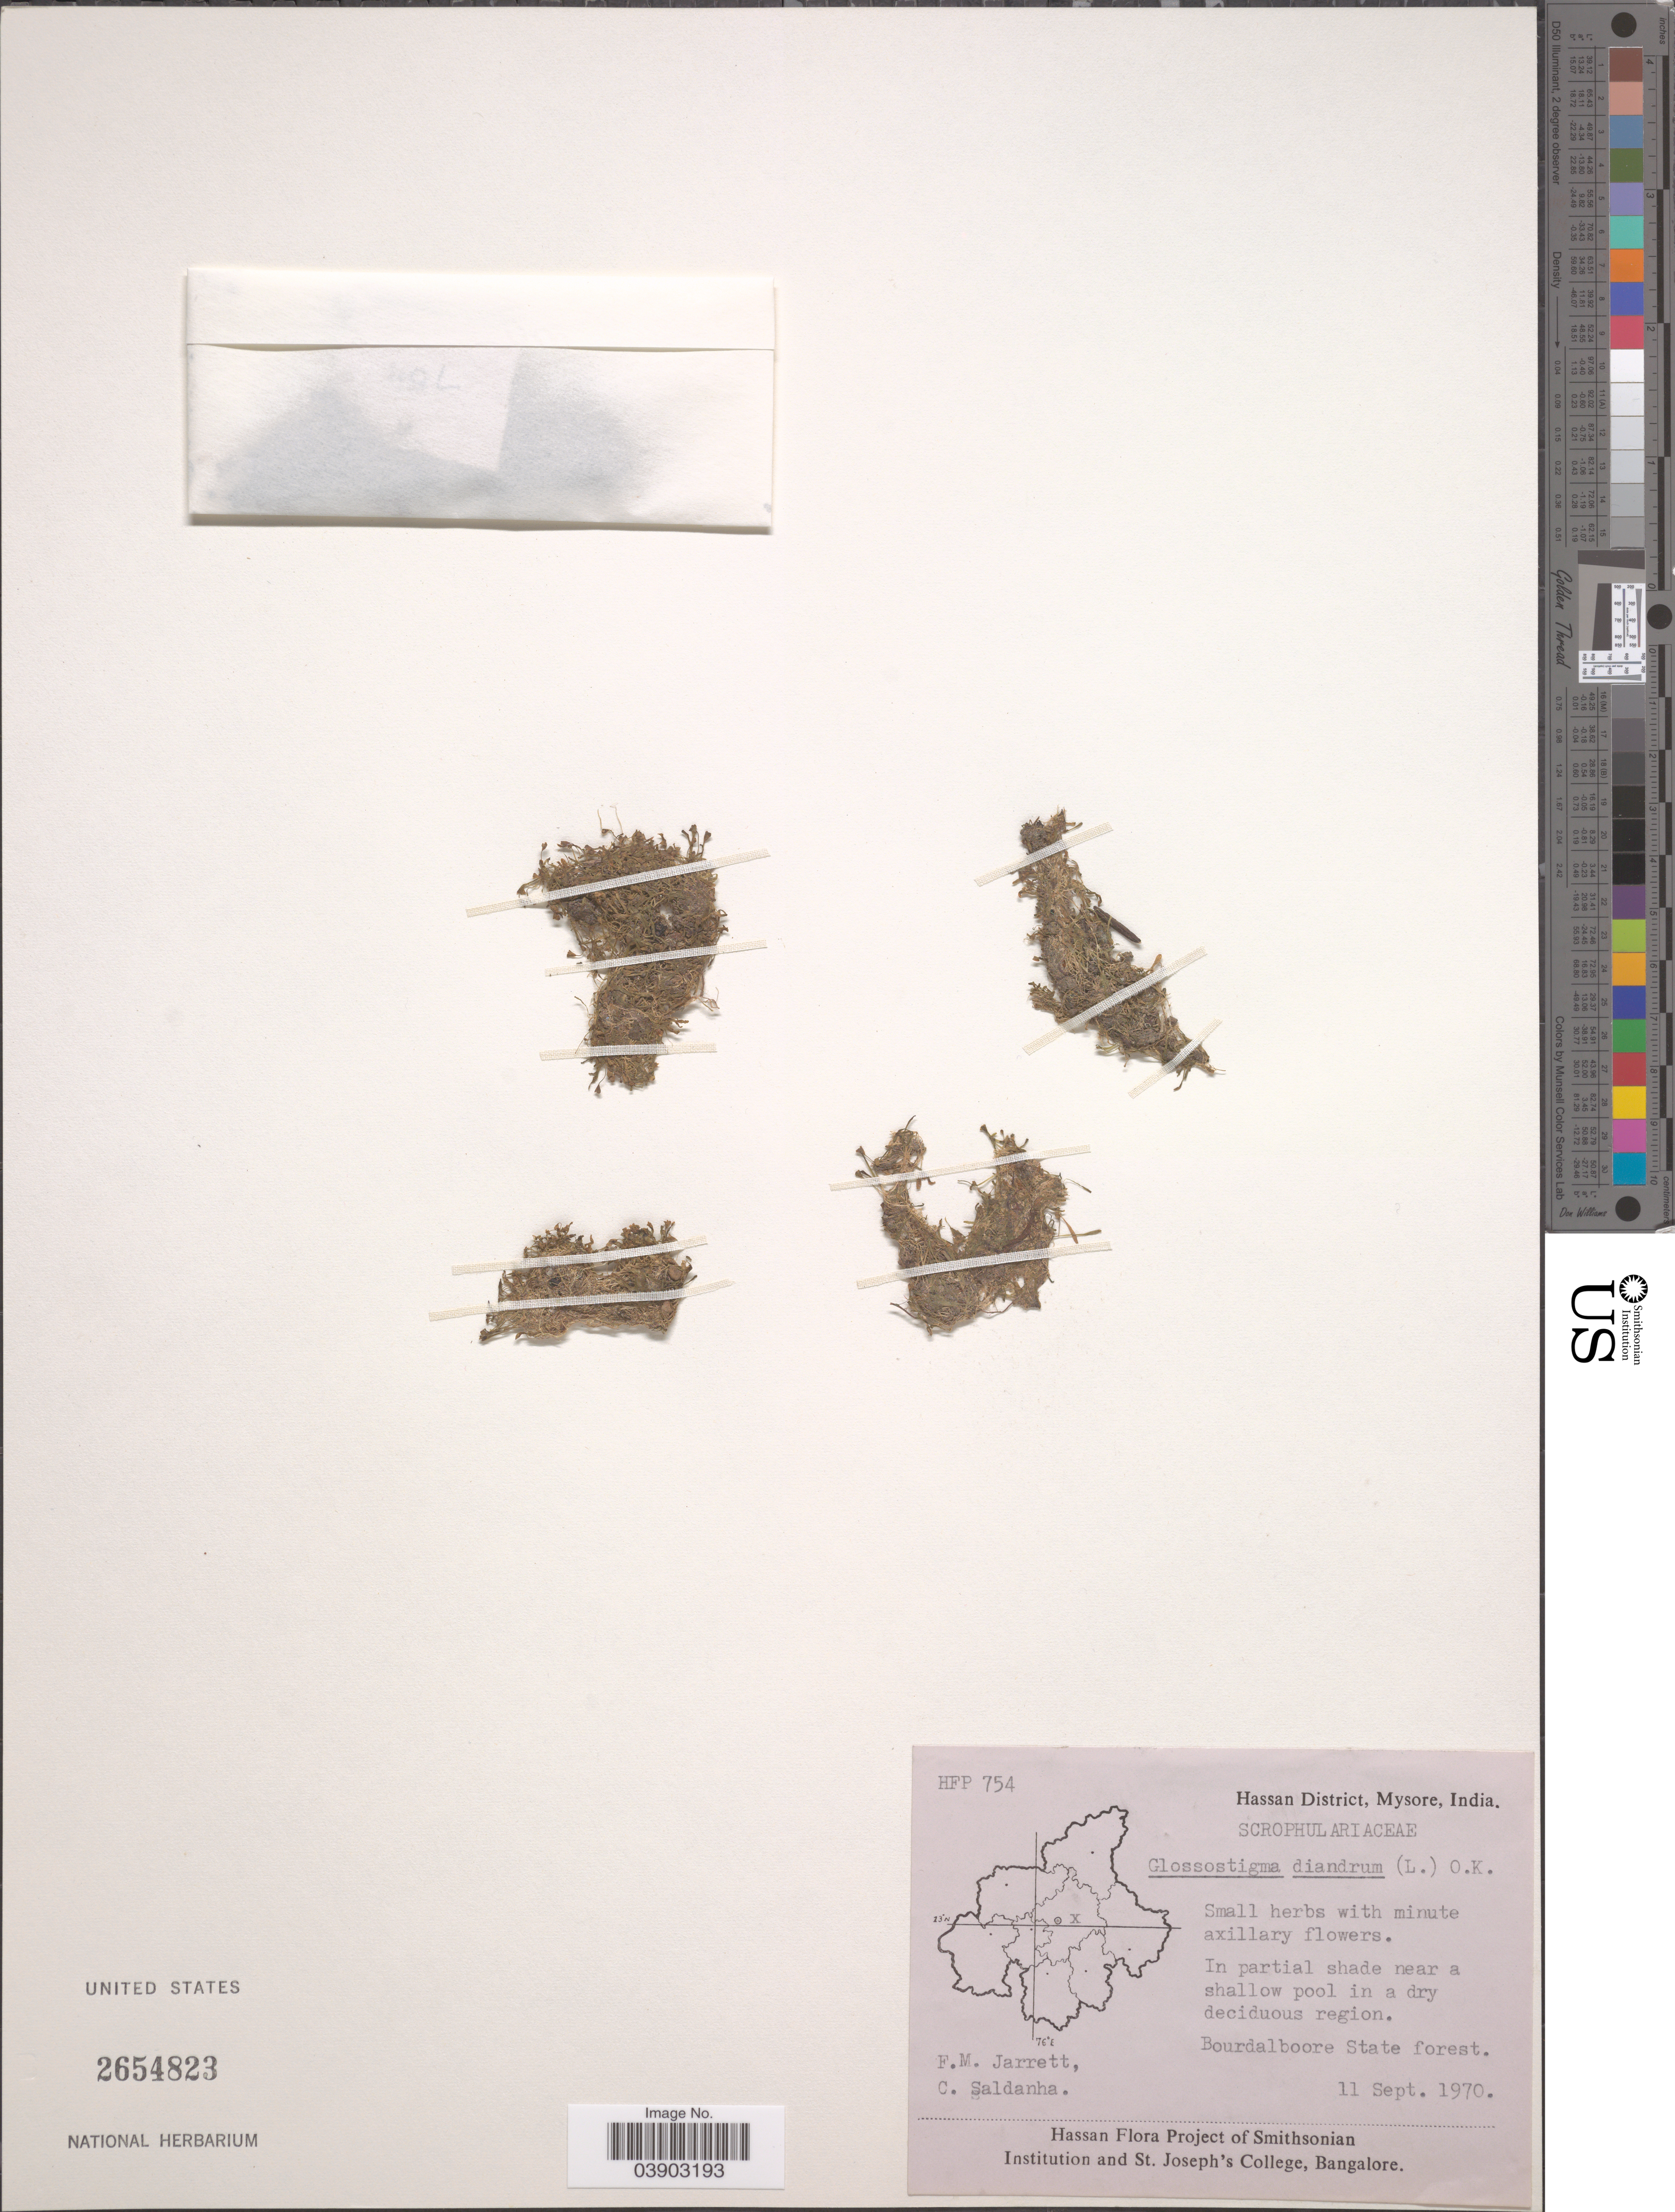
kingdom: Plantae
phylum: Tracheophyta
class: Magnoliopsida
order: Lamiales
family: Phrymaceae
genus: Glossostigma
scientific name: Glossostigma sp.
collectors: F. M. Jarrett & C. Saldanha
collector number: HFP754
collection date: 1970-09-11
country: India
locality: Hassan District, Mysore. Bourdalboore State Forest.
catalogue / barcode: US 2654823